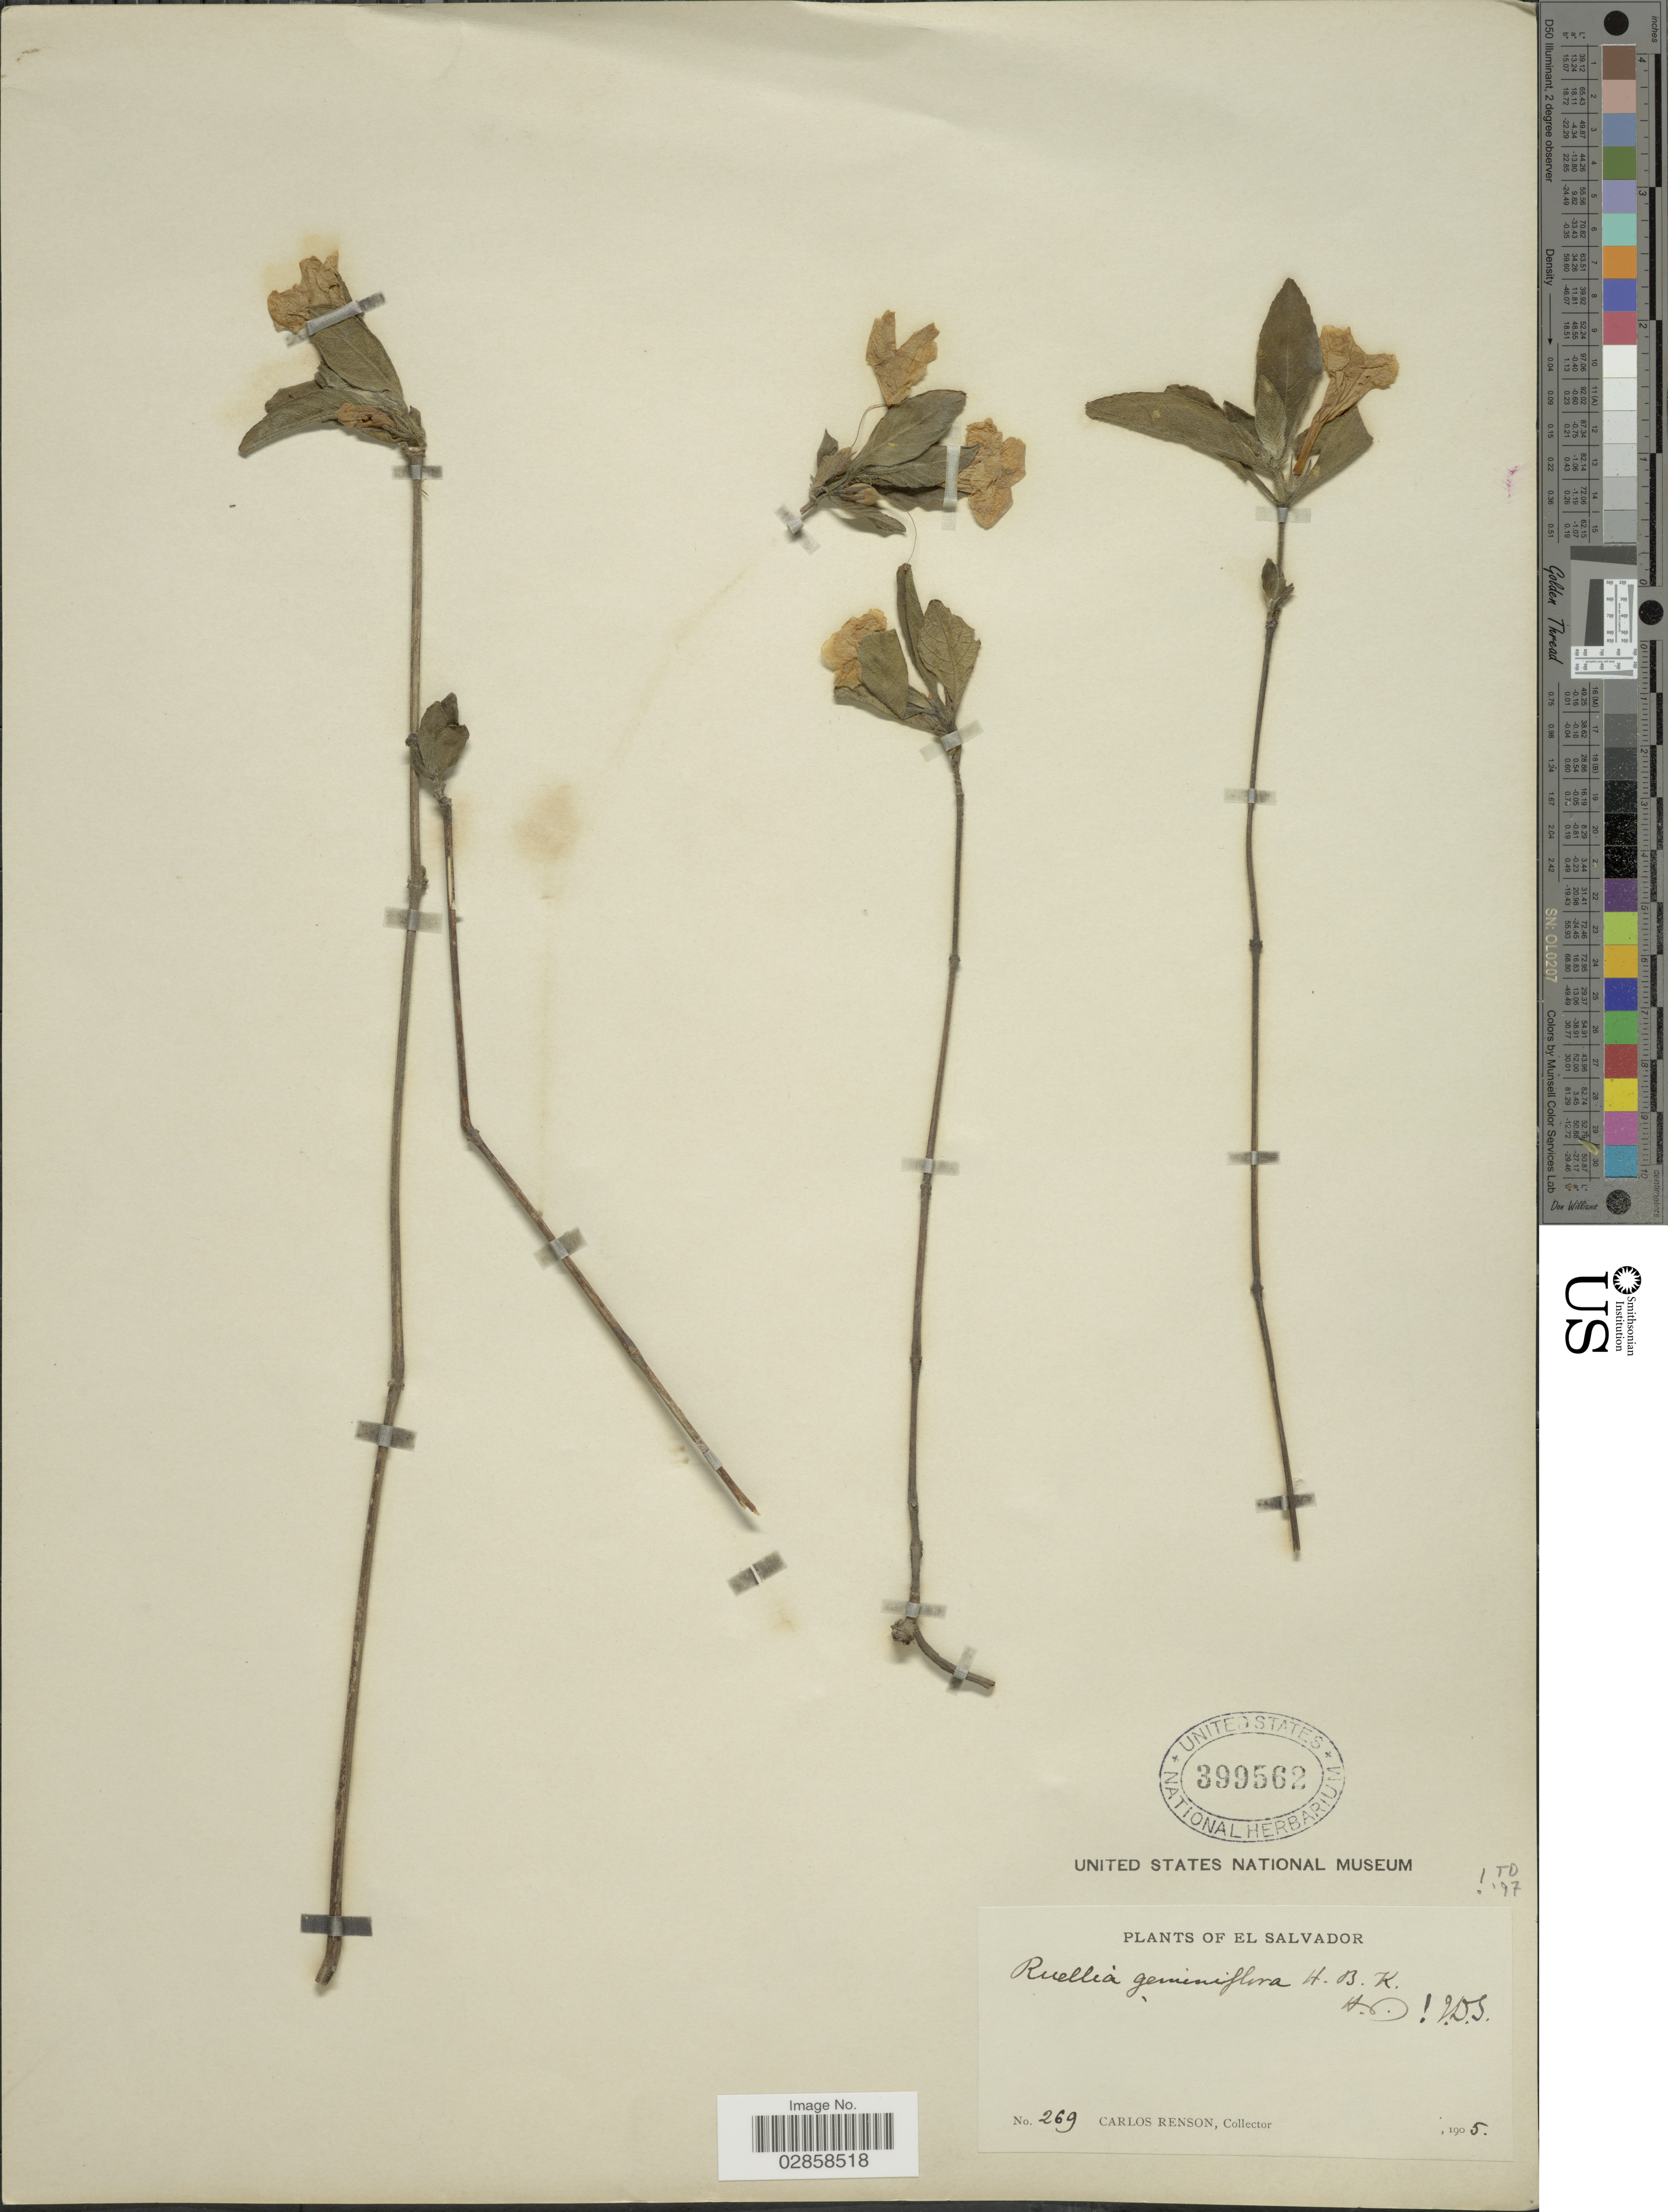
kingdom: Plantae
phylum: Tracheophyta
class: Magnoliopsida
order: Lamiales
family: Acanthaceae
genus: Ruellia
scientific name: Ruellia geminiflora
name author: Kunth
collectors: C. Renson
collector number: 269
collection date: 1905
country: El Salvador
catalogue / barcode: US 399562